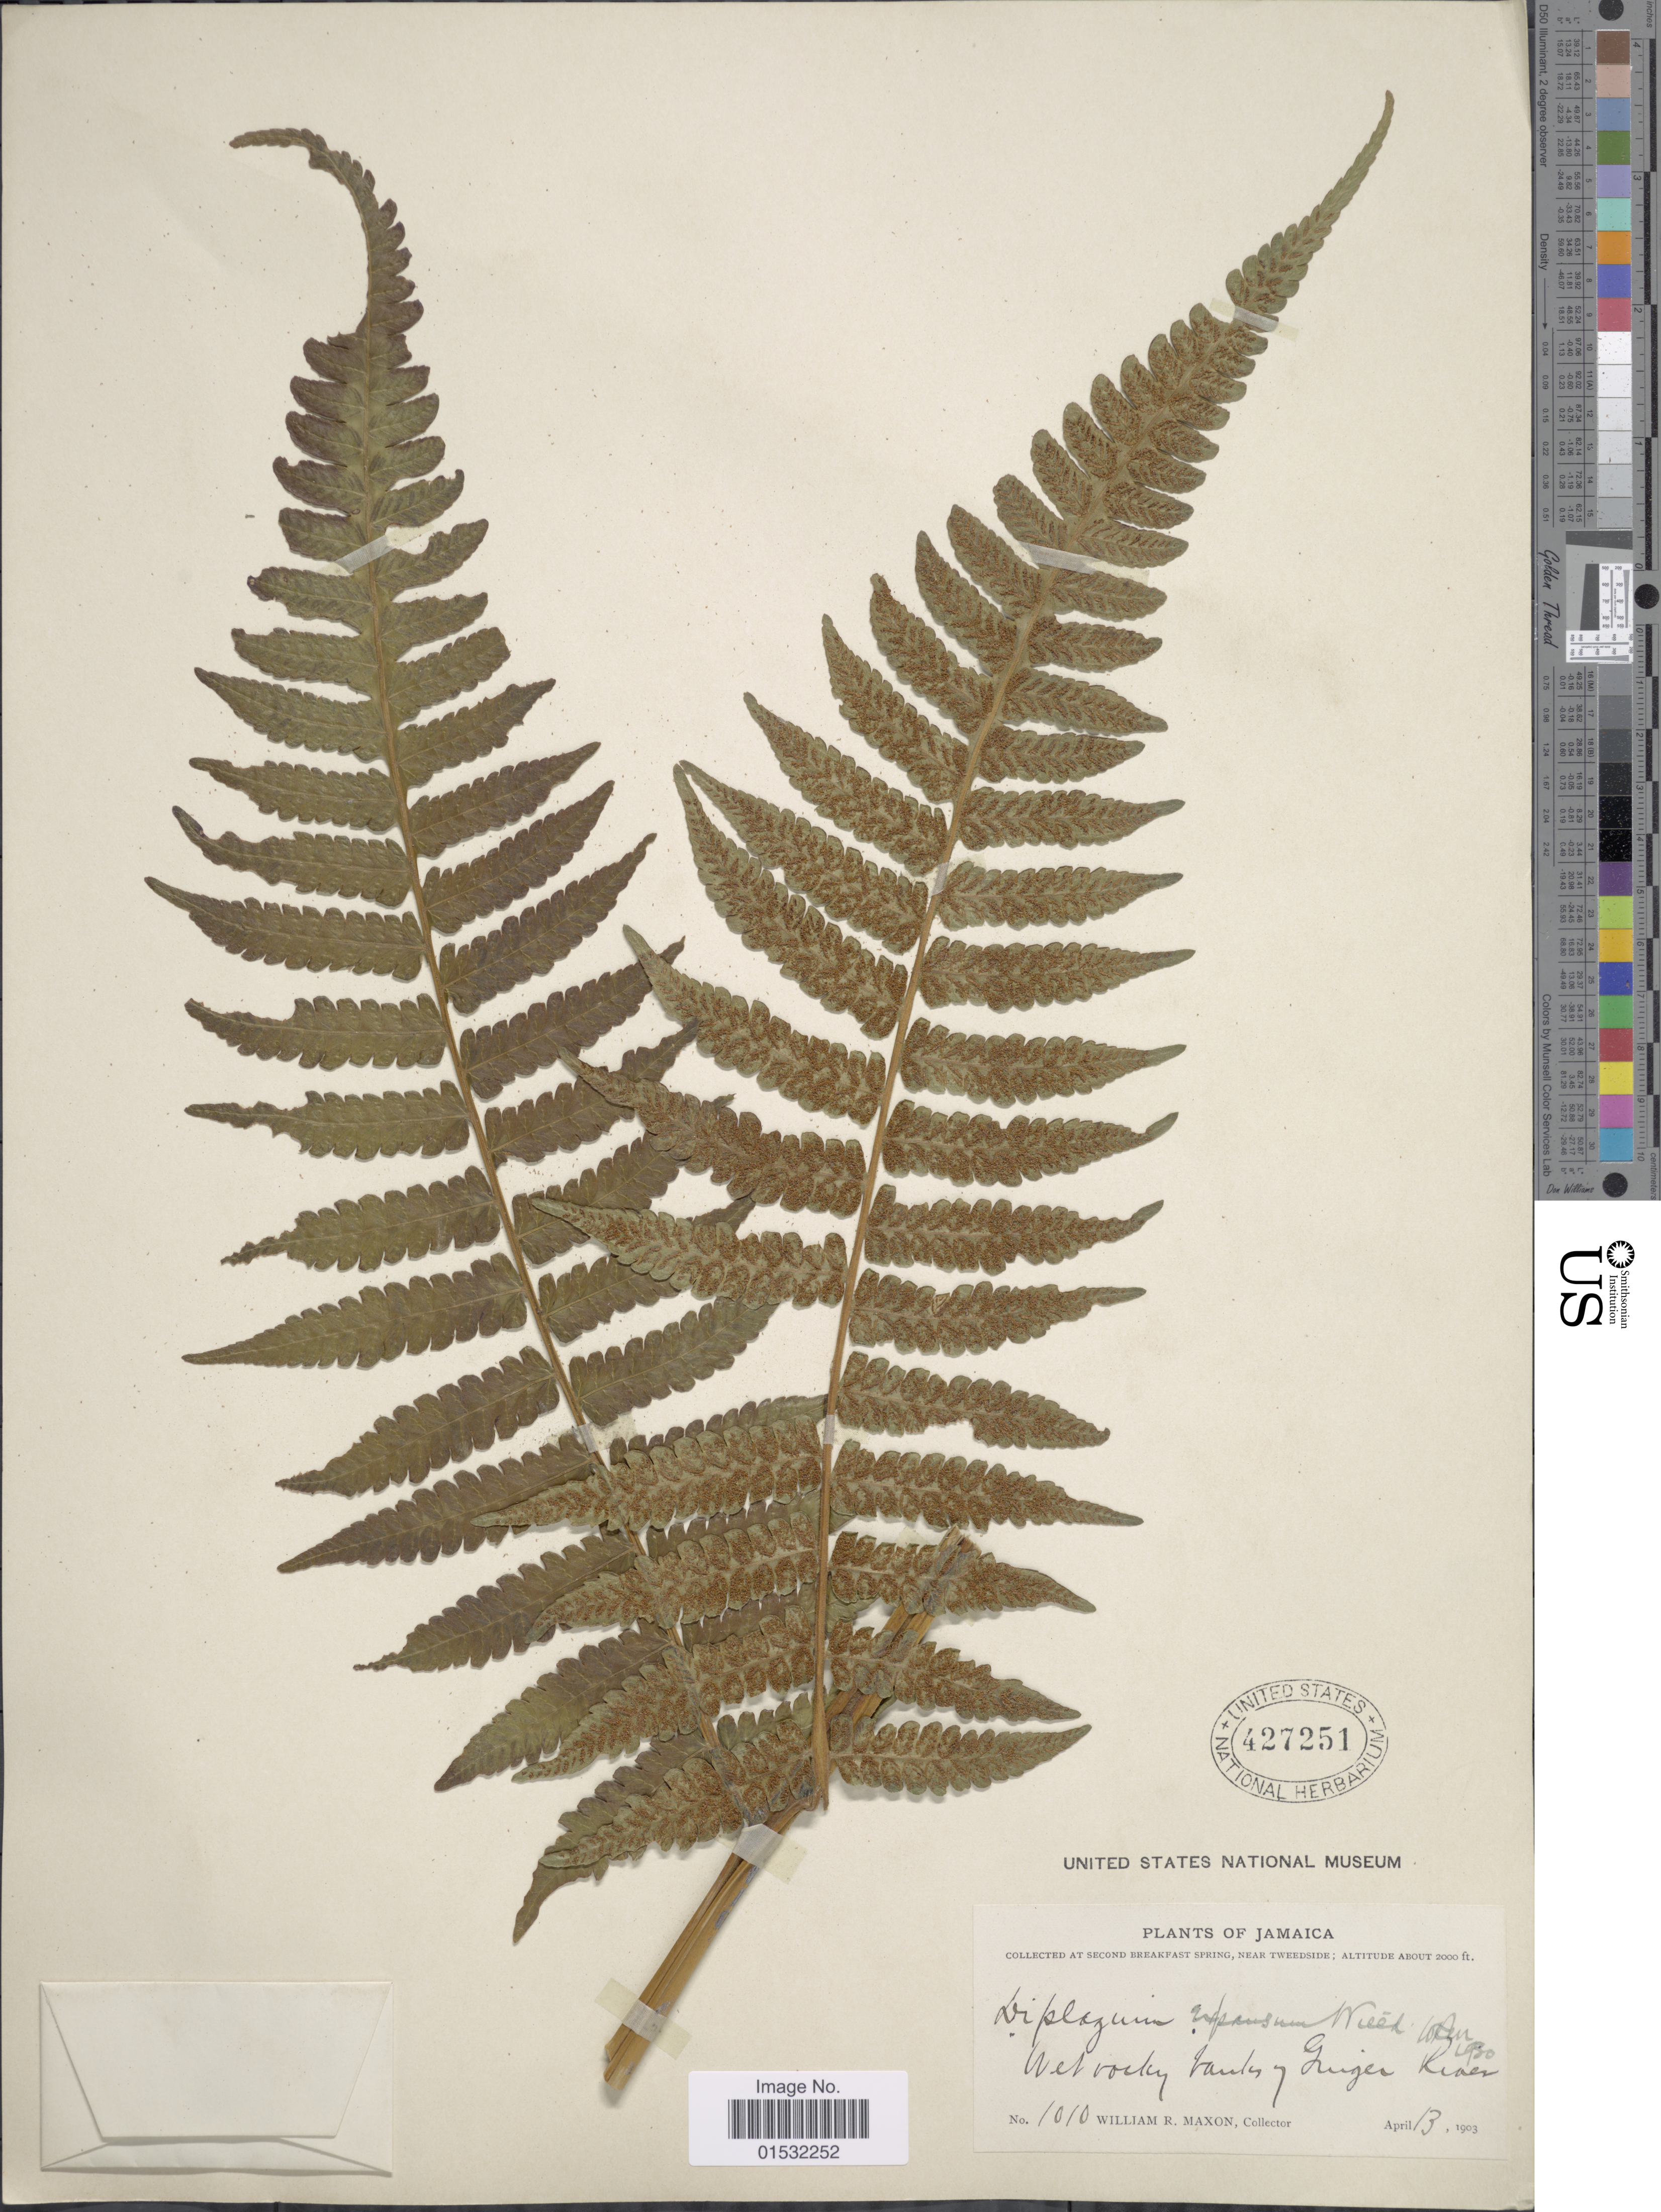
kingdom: Plantae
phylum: Tracheophyta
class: Polypodiopsida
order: Polypodiales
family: Athyriaceae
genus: Diplazium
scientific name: Diplazium fuertesii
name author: Brause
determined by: Sánchez, C.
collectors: W. R. Maxon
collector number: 1010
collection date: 1903-04-13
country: Jamaica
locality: Second Breakfast Spring, near Tweedside. Wet rocky banks of Ginger River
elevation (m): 610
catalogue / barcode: US 427251